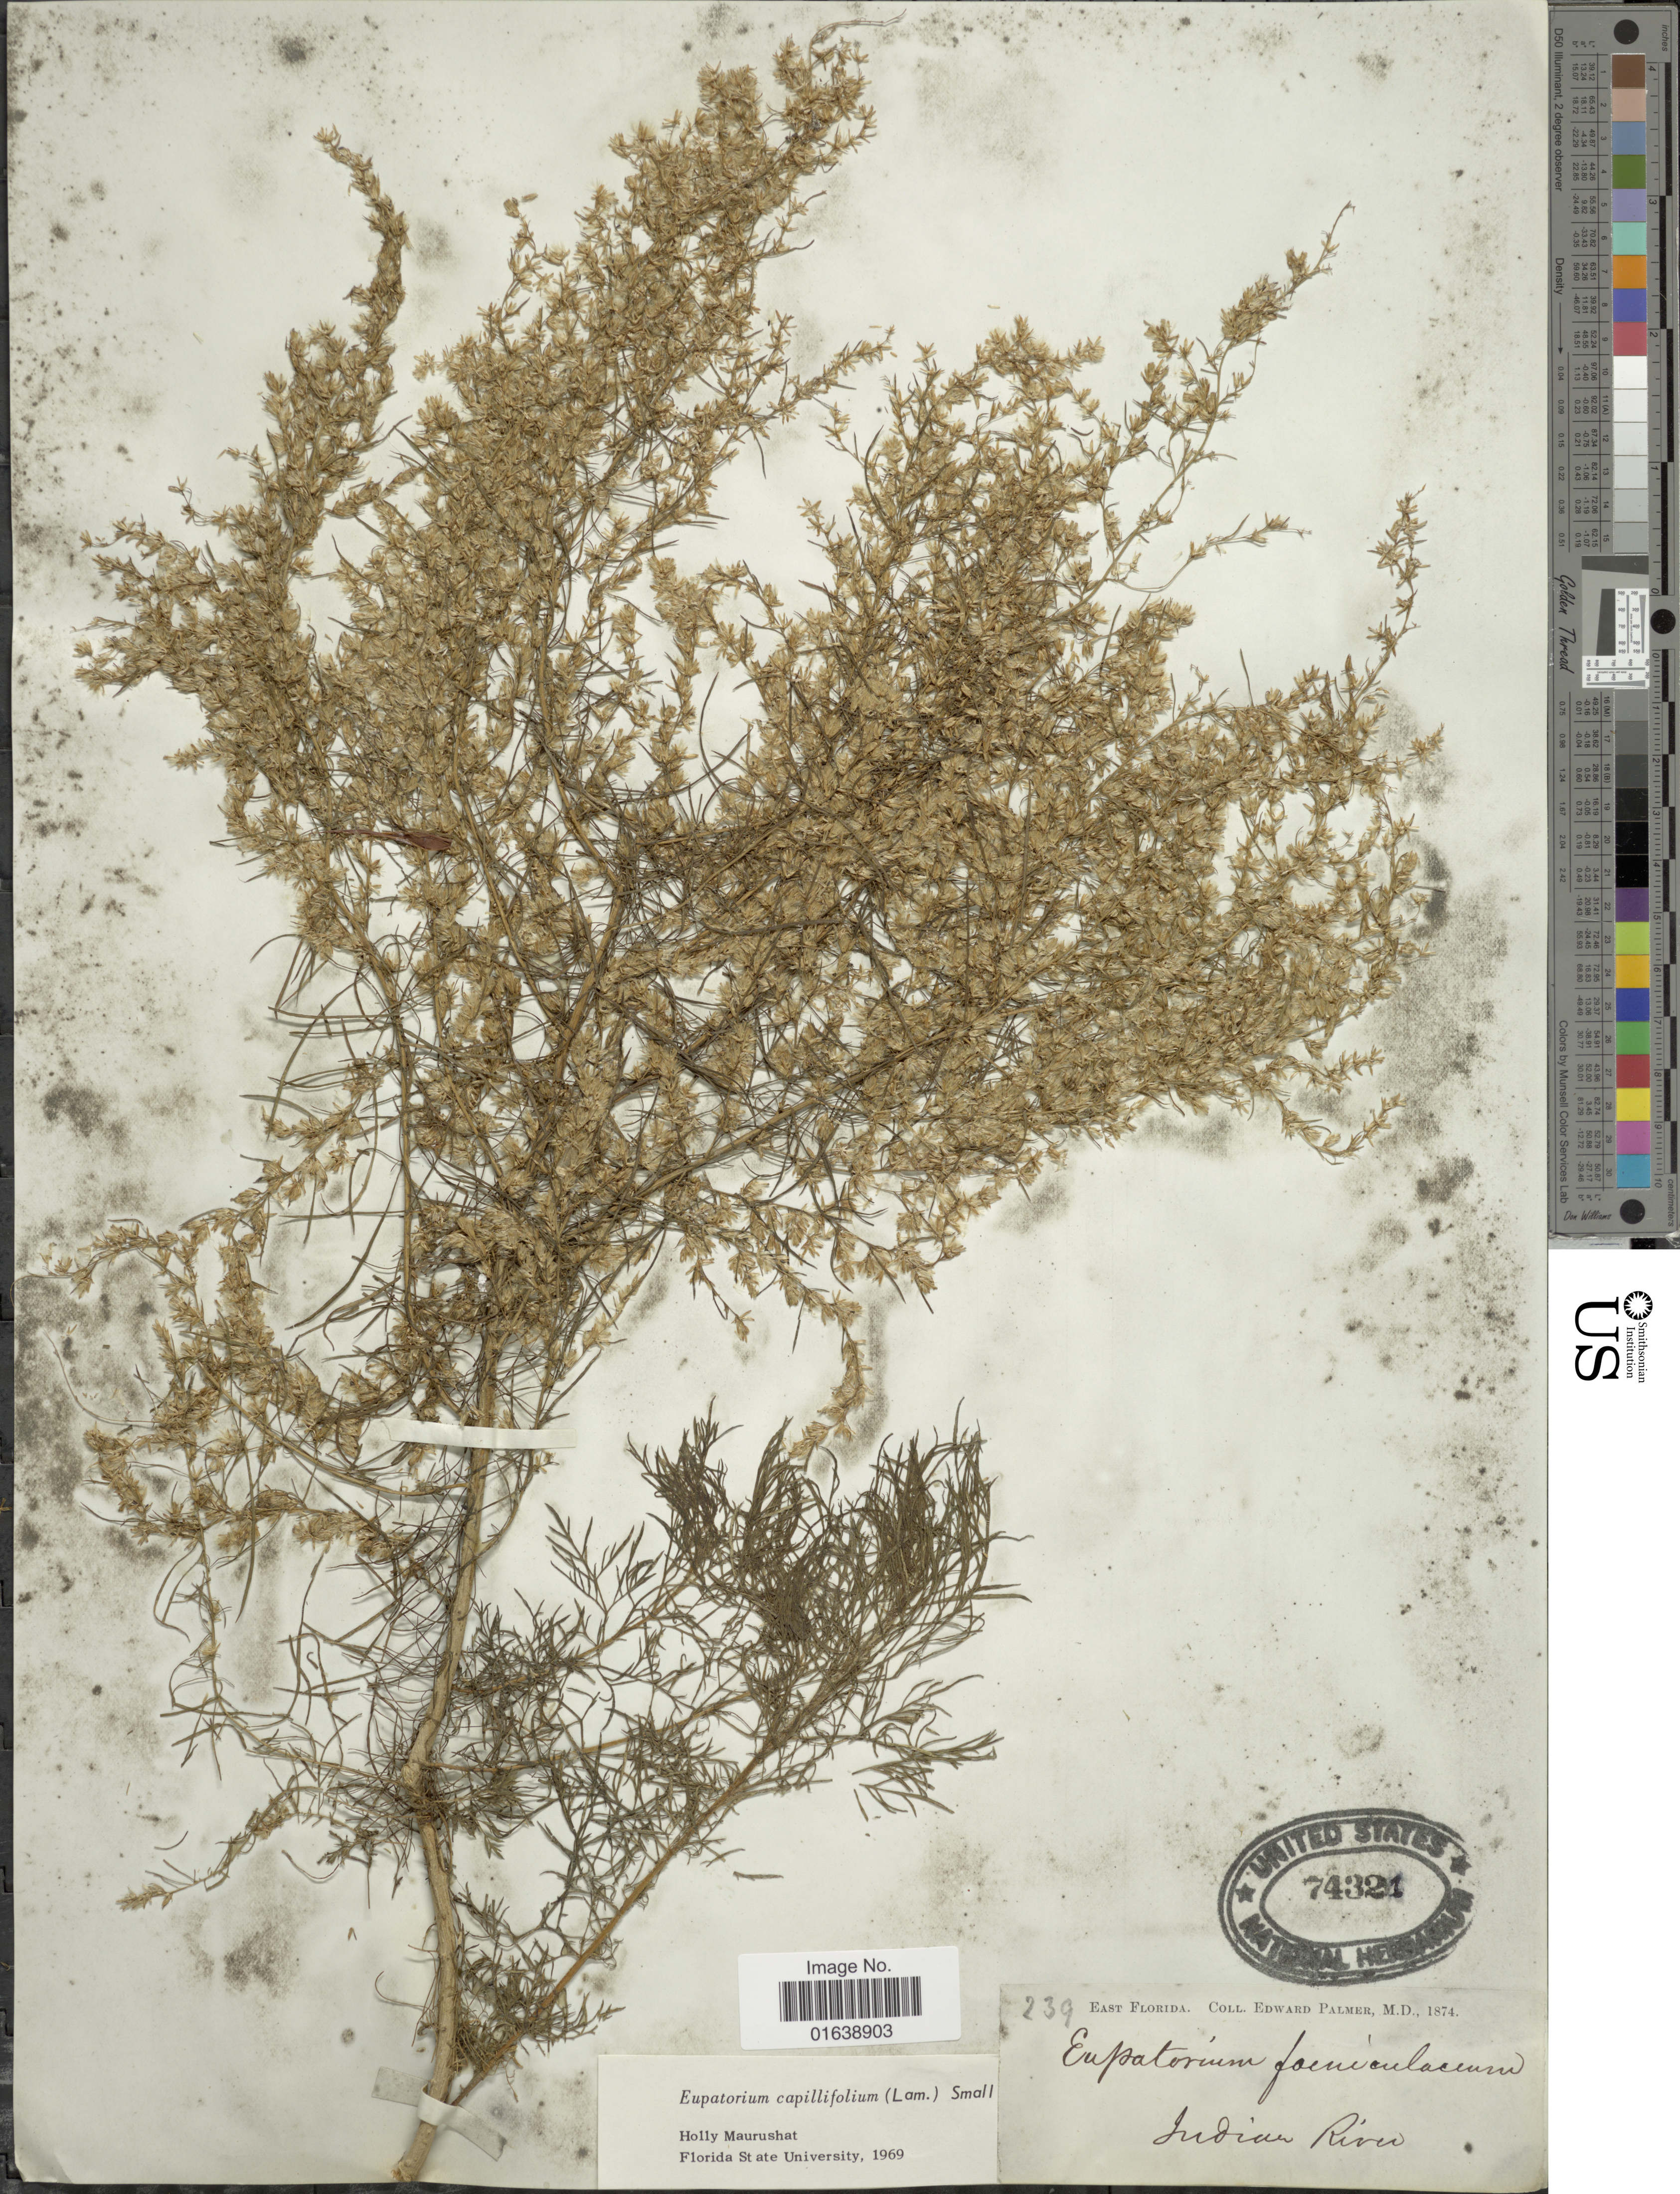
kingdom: Plantae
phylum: Tracheophyta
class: Magnoliopsida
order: Asterales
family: Asteraceae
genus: Eupatorium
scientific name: Eupatorium capillifolium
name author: (Lam.) Small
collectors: E. Palmer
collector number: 239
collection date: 1874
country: United States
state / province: Florida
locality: East Florida. Indian River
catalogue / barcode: US 74321